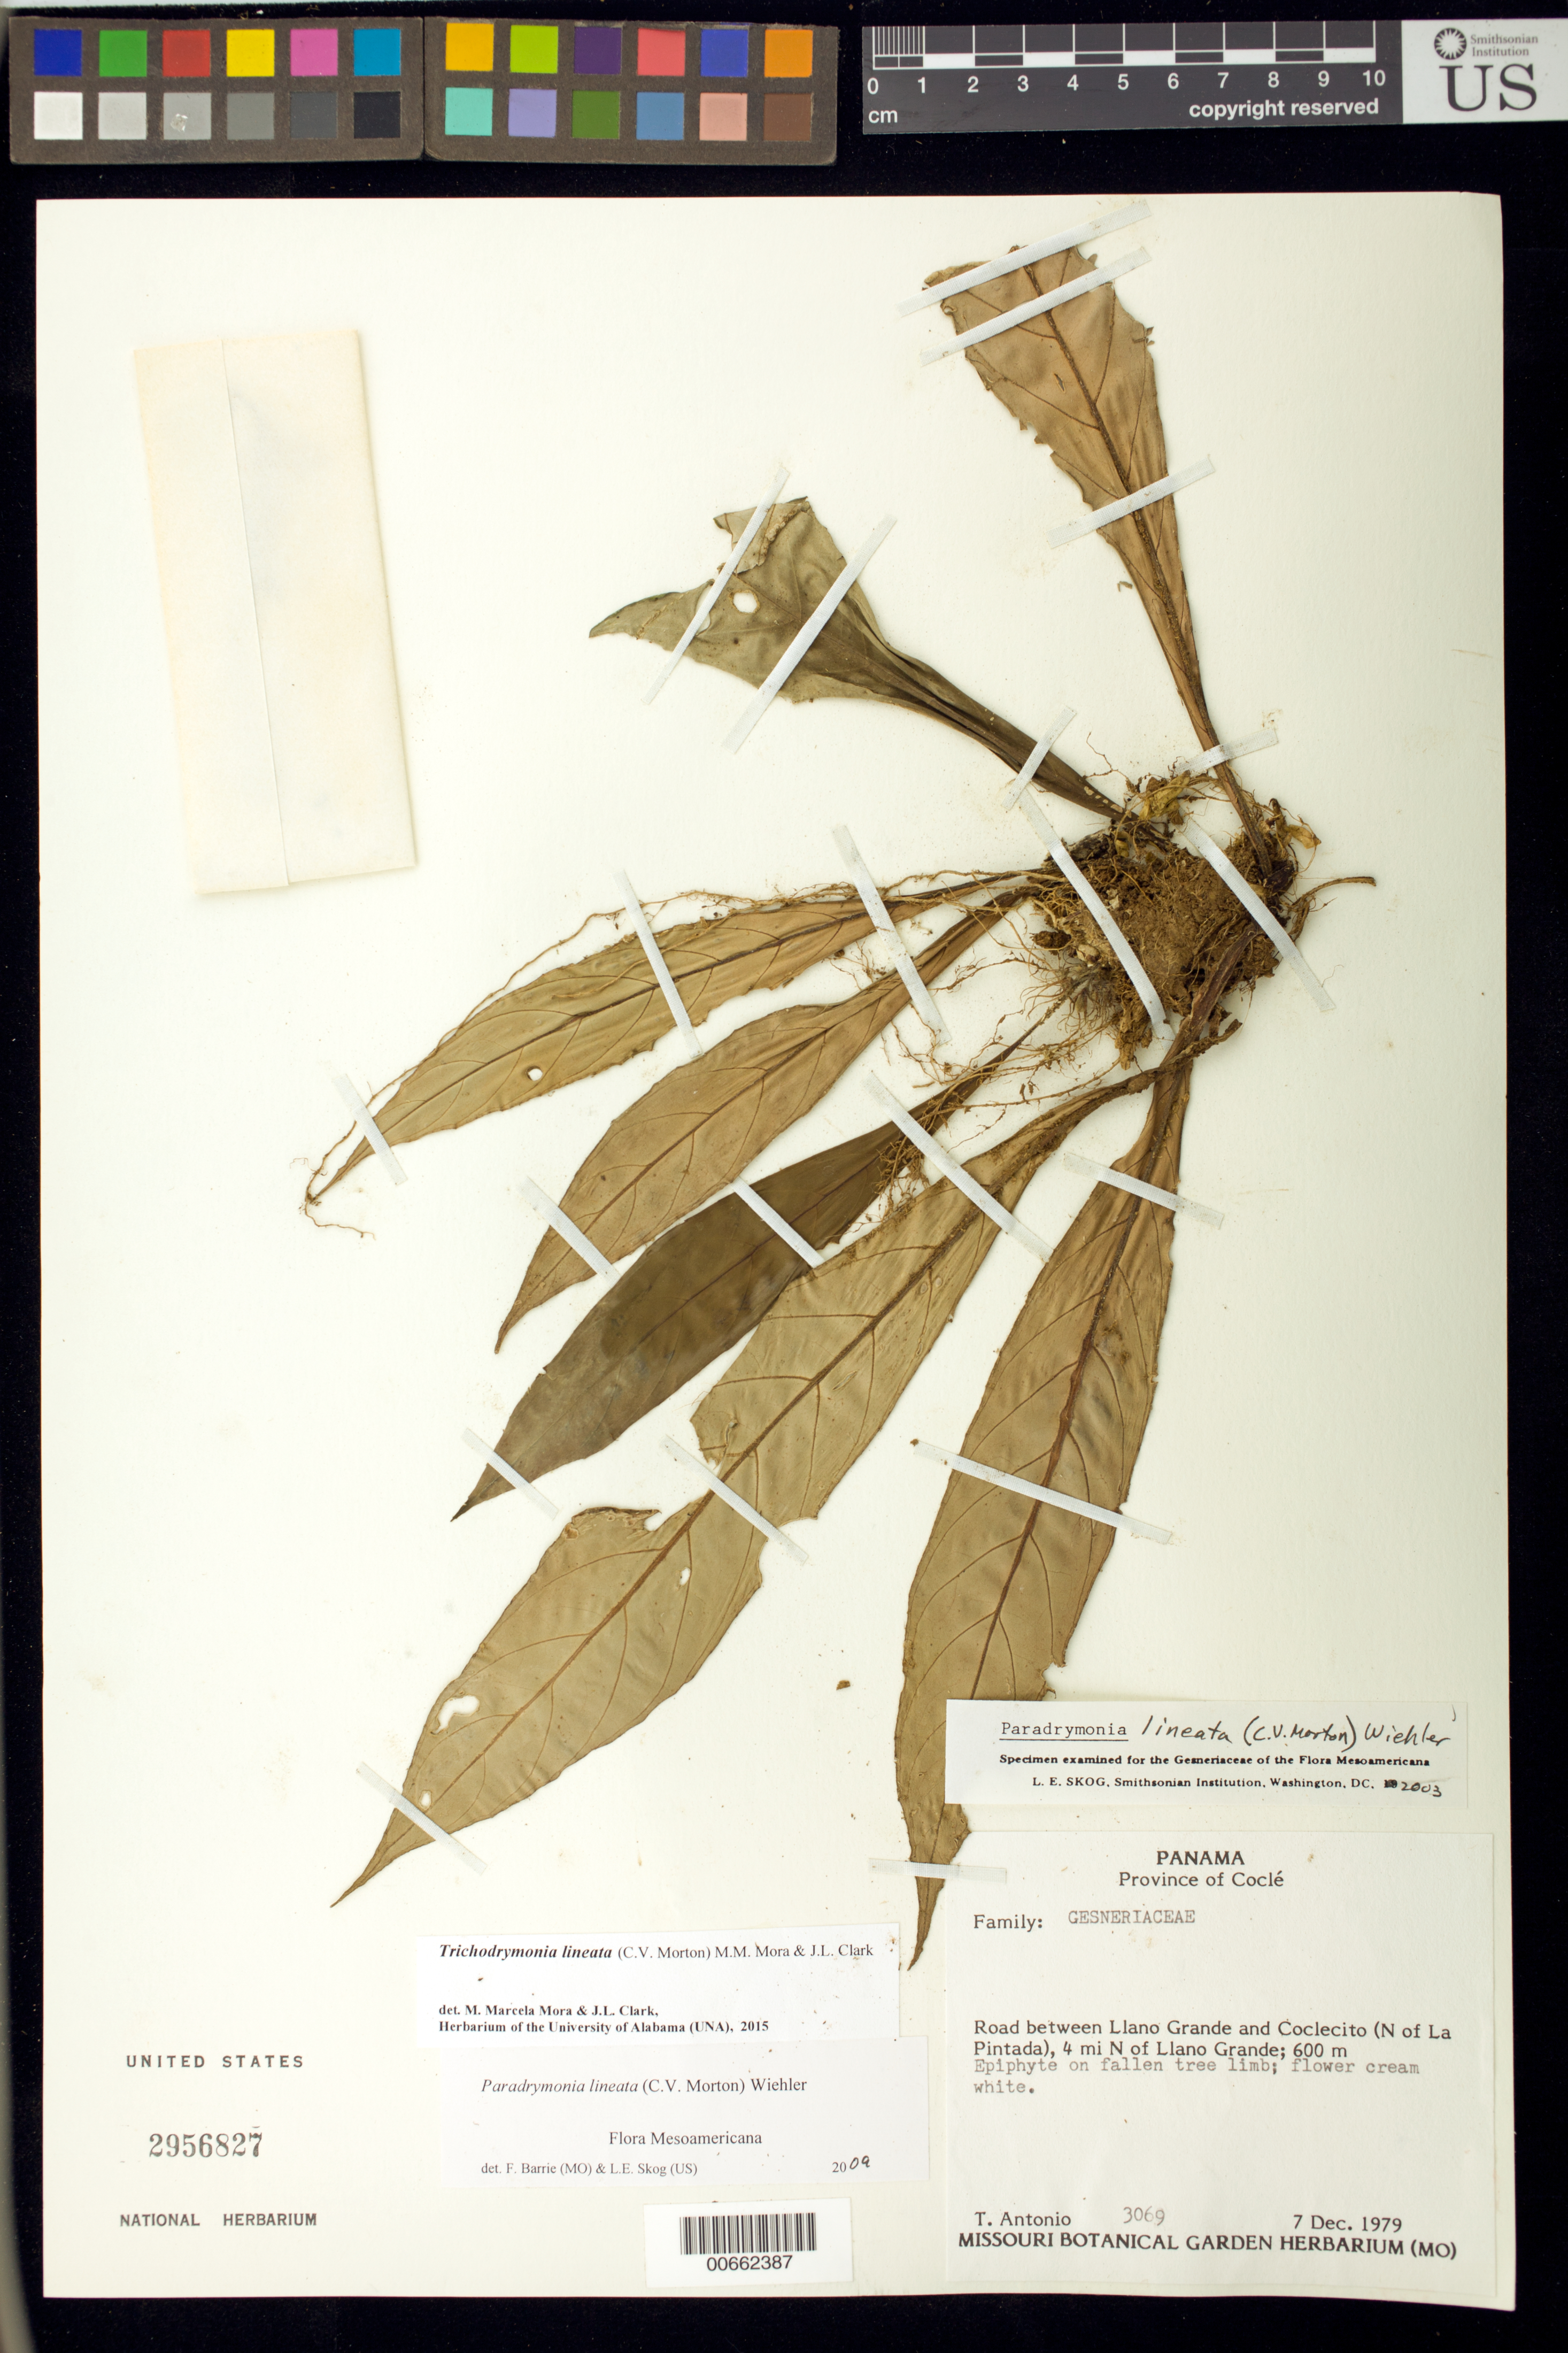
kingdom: Plantae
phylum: Tracheophyta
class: Magnoliopsida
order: Lamiales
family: Gesneriaceae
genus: Trichodrymonia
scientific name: Trichodrymonia lineata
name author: (C.V. Morton) M.M. Mora & J.L. Clark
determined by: Mora, M. M.; Clark, J. L.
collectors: T. Antonio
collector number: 3069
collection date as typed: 07 Dec 1979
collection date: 1979-12-07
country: Panama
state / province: Coclé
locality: Road between Llano Grande and Coclecito (N of La Pintada), 4 mi N of Llano Grande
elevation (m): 600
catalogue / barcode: US 2956827